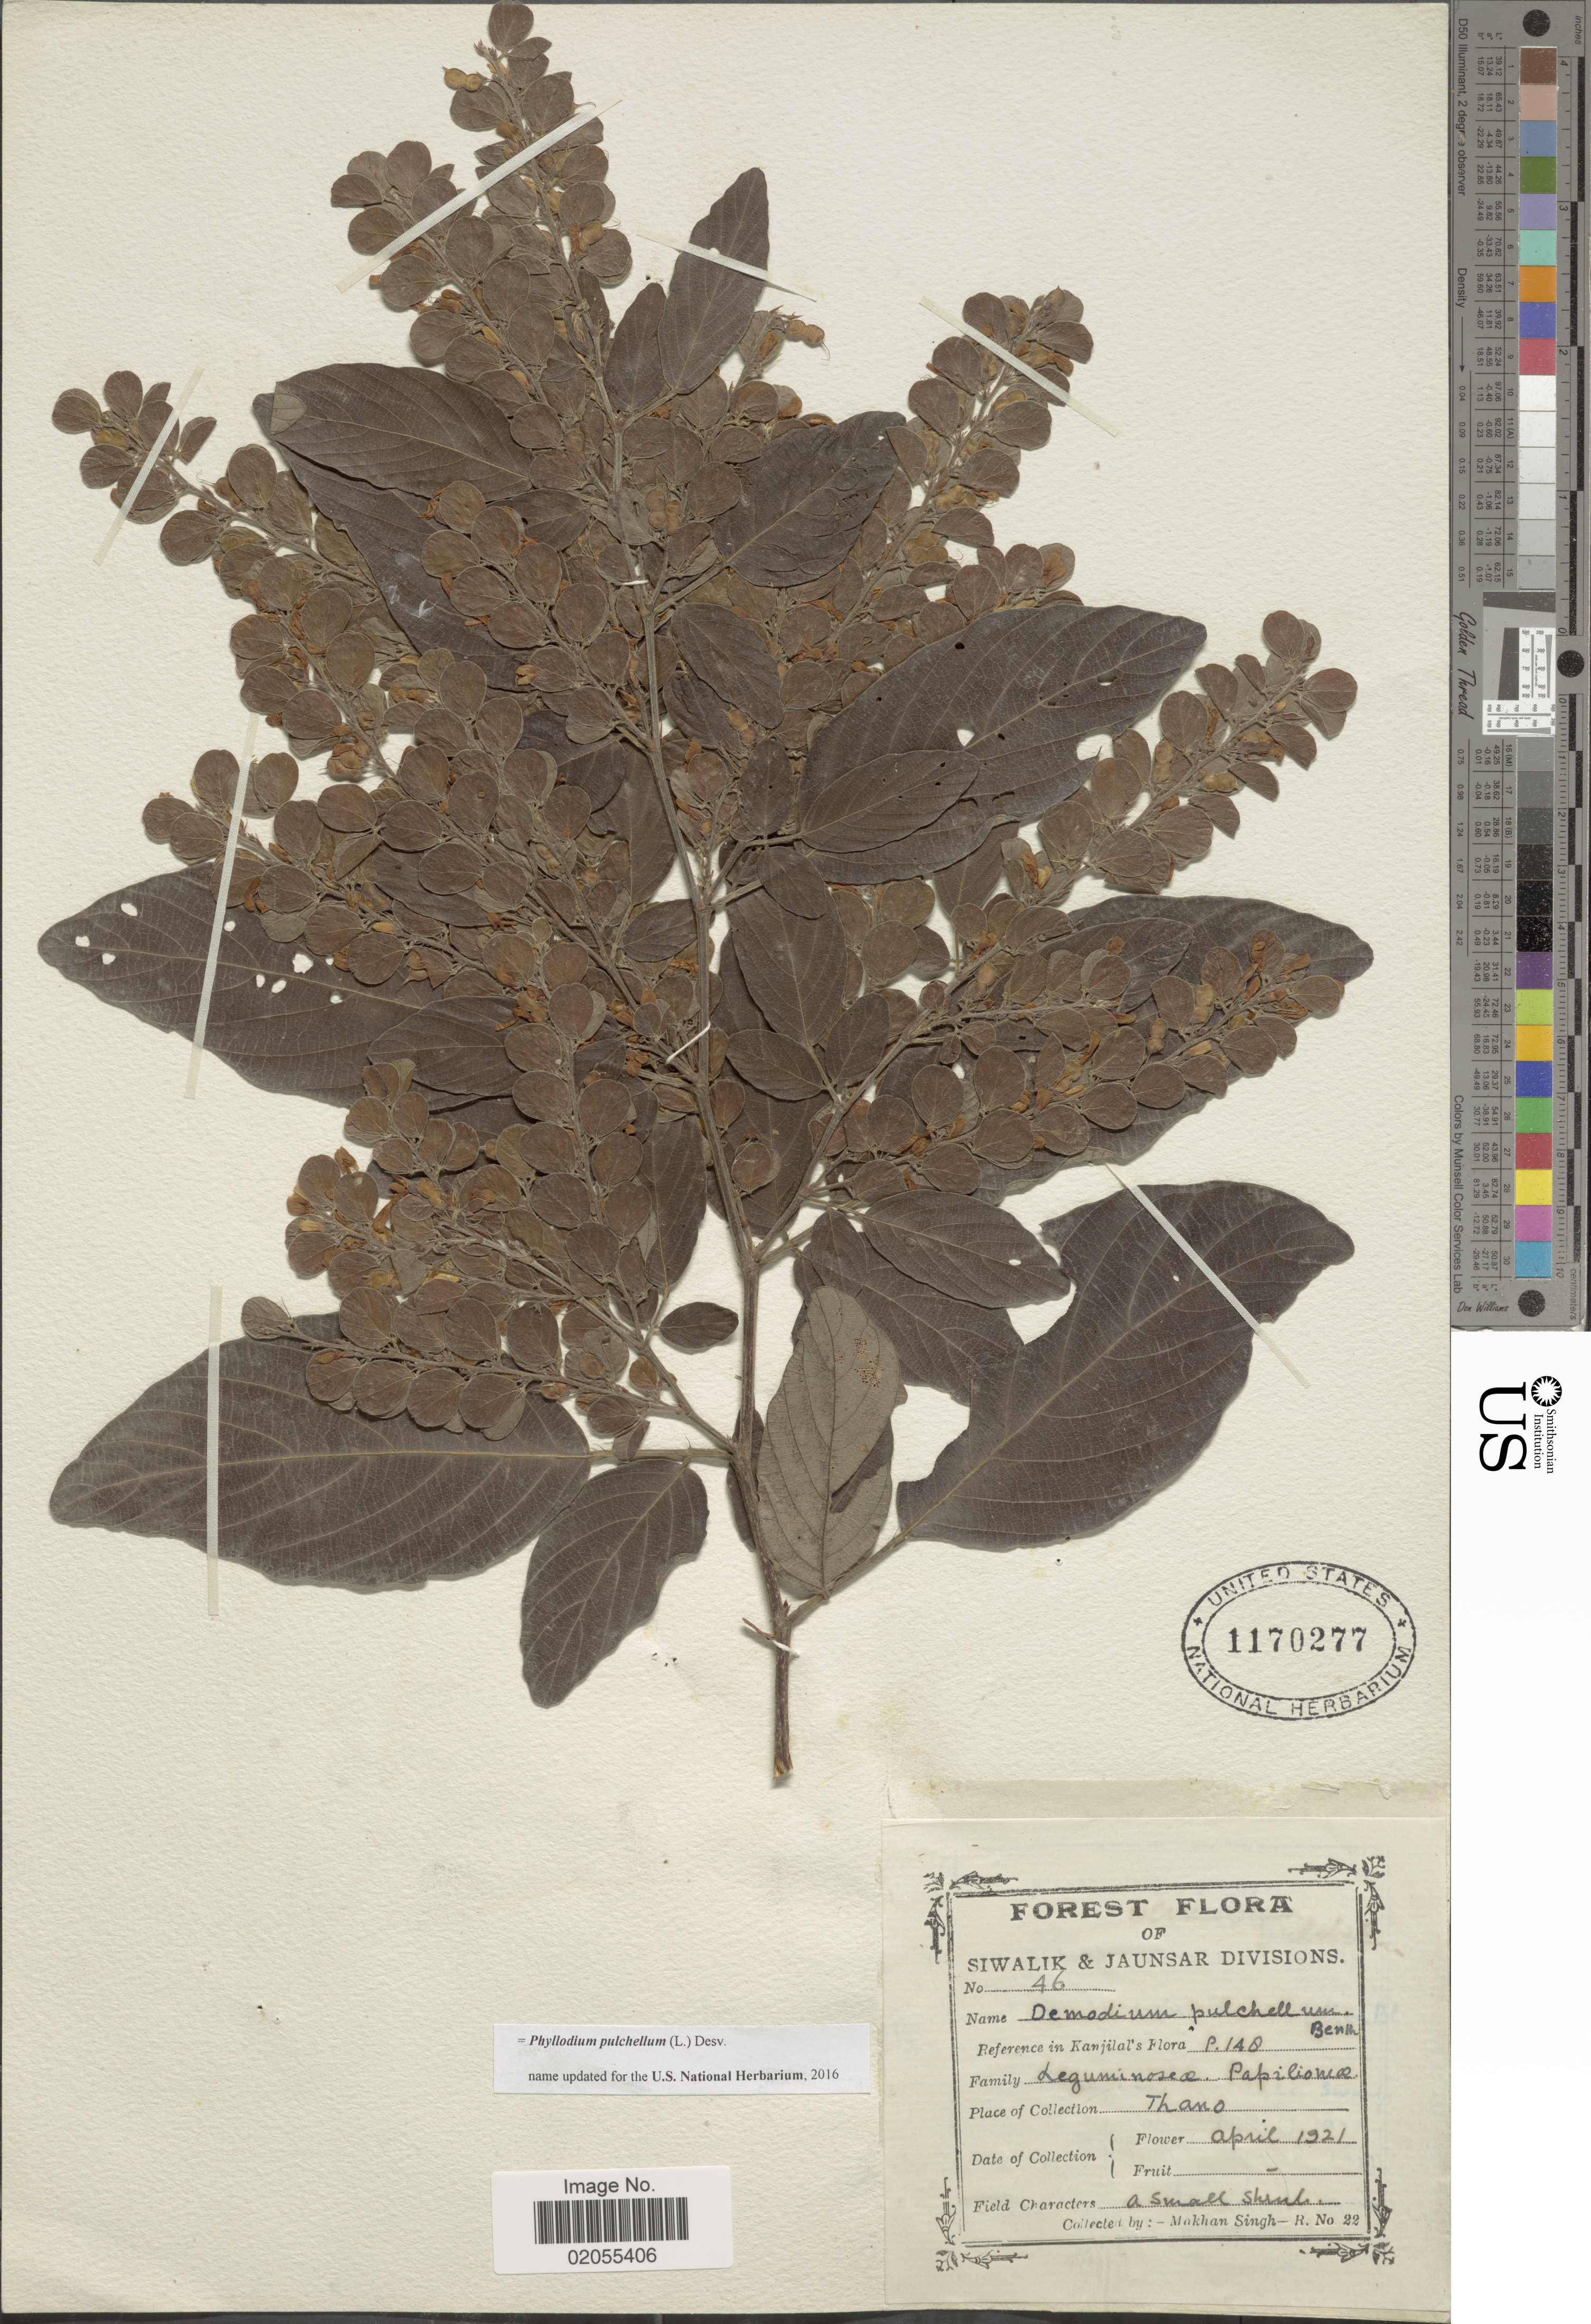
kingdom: Plantae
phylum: Tracheophyta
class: Magnoliopsida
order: Fabales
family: Fabaceae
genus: Phyllodium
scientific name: Phyllodium pulchellum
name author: (L.) Desv.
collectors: M. Singh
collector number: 22/46*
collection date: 1921-04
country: India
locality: Siwalik & Jaunsar Divisions, Thano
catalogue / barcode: US 1170277